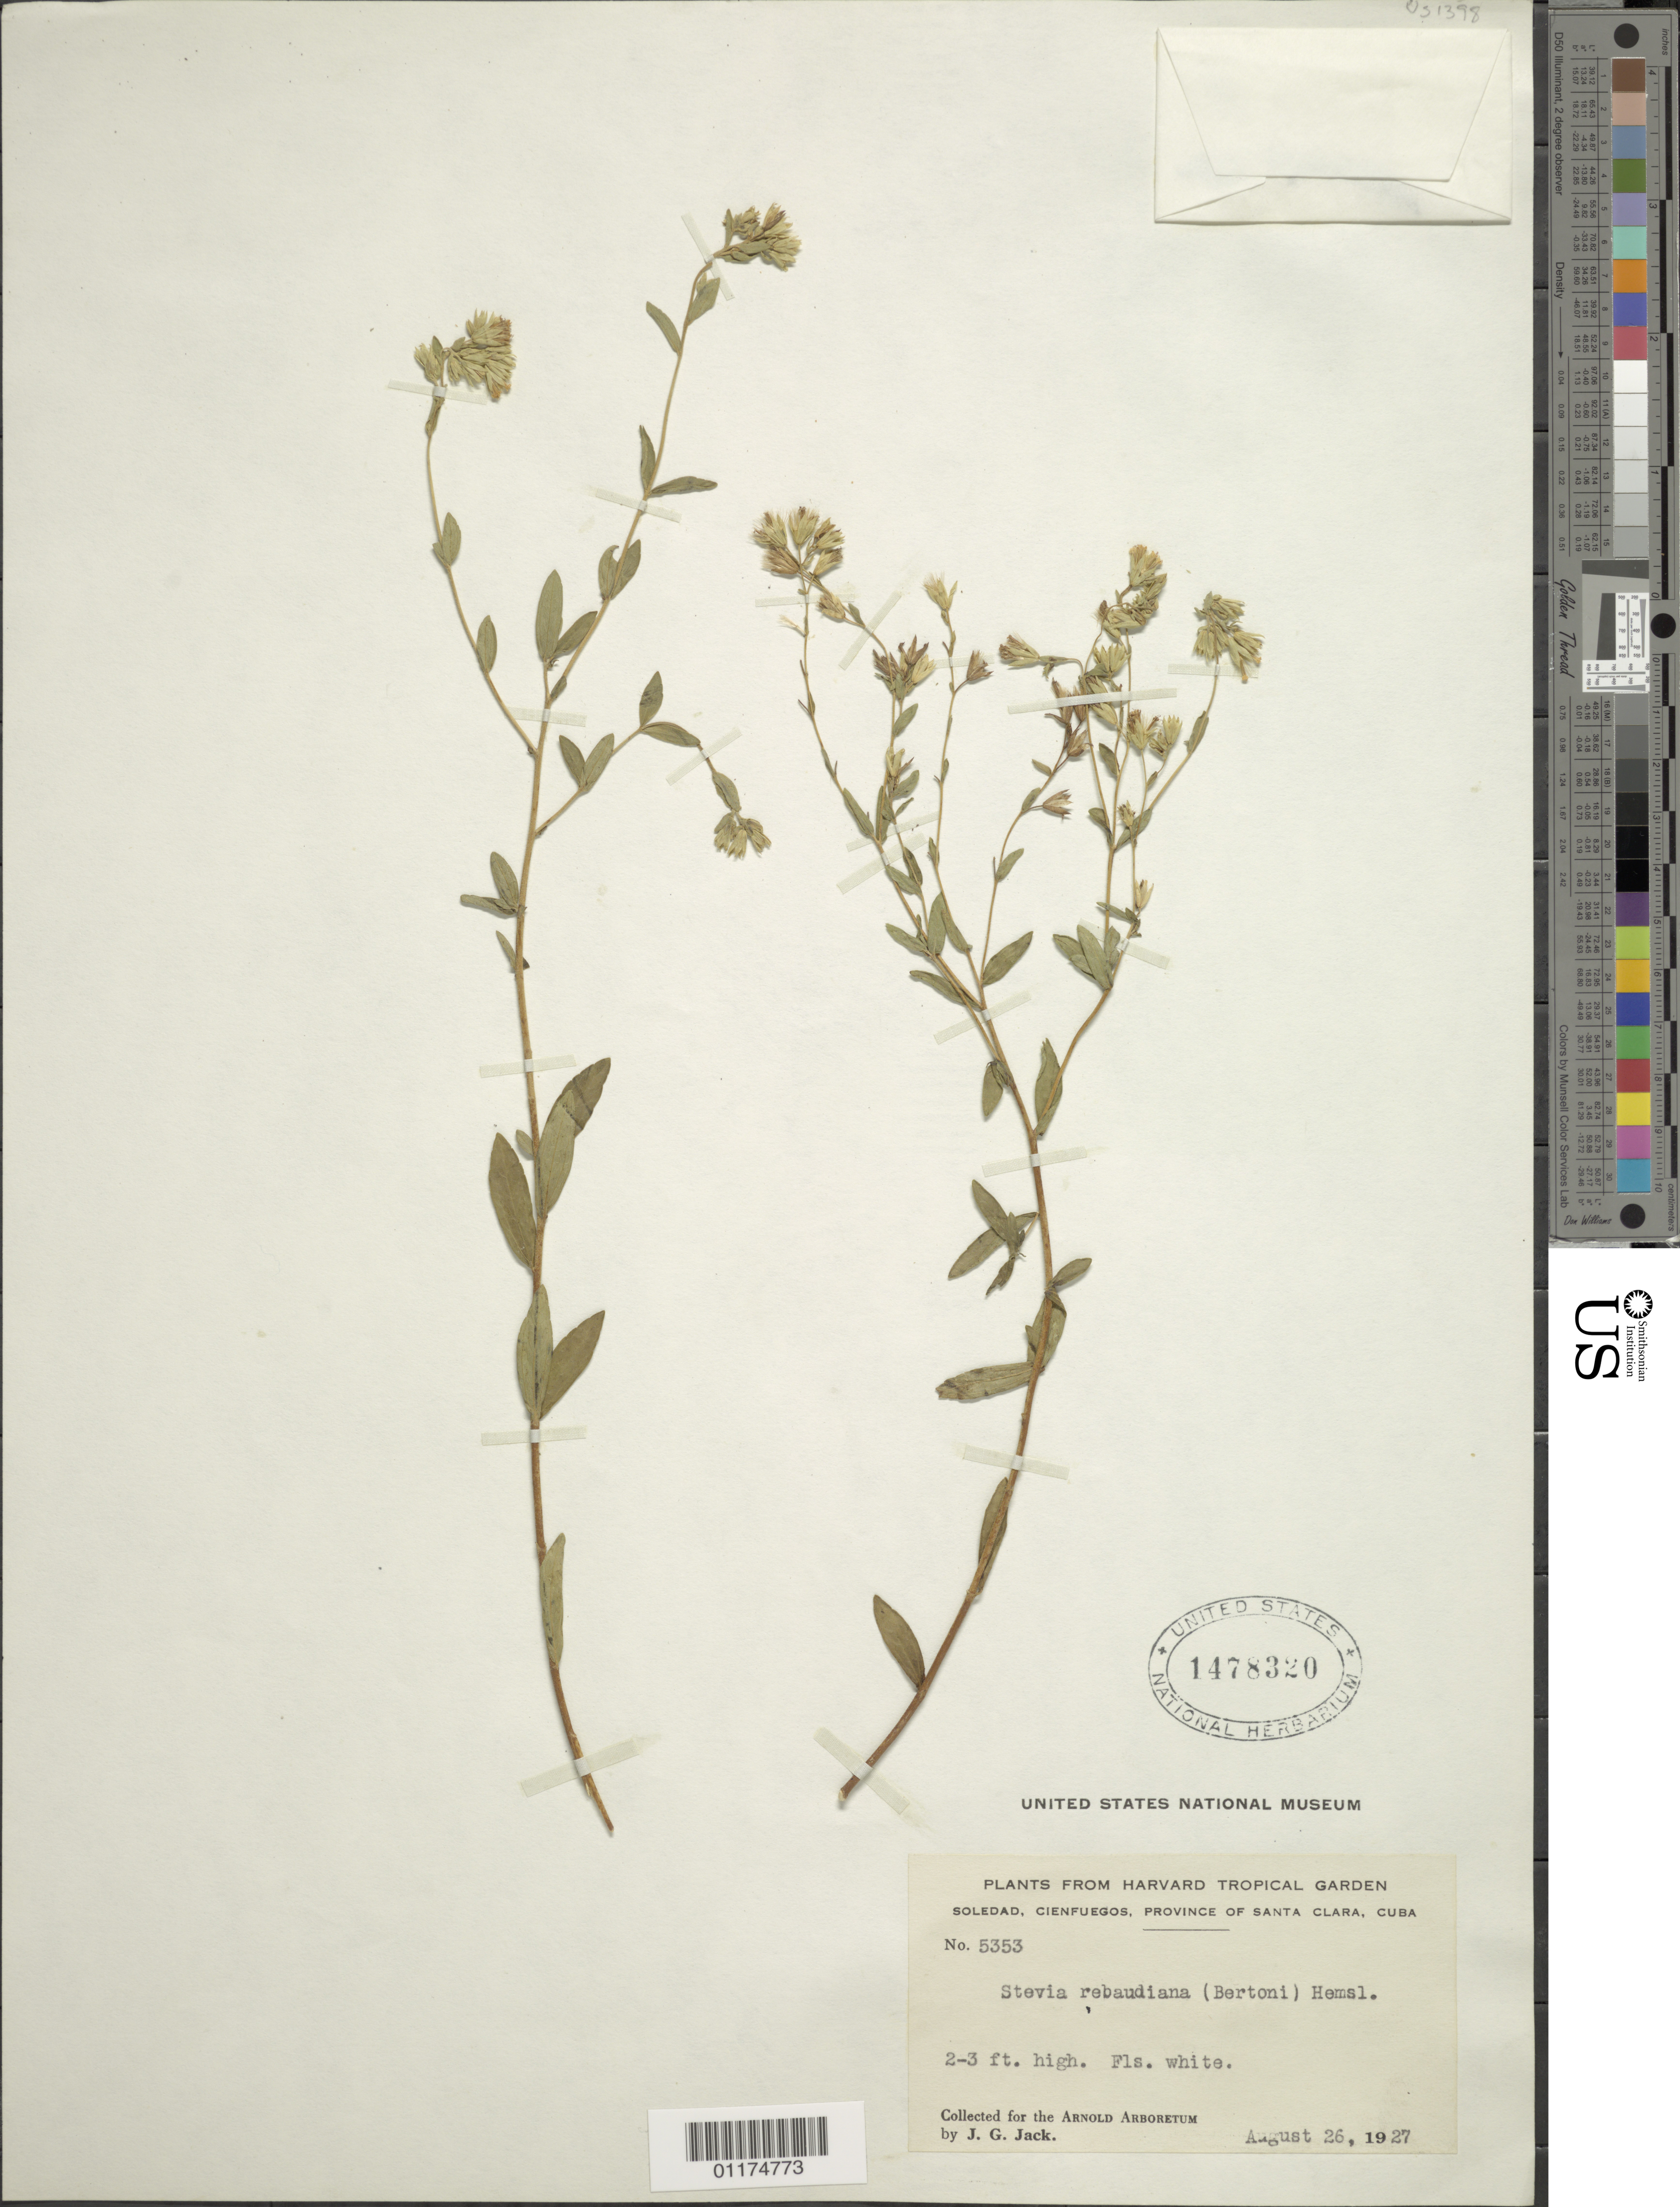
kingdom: Plantae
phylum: Tracheophyta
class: Magnoliopsida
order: Asterales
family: Asteraceae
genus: Stevia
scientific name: Stevia rebaudiana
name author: (Bertoni) Hemsl.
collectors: J. G. Jack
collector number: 5353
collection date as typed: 26 Aug 1927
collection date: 1927-08-26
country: Cuba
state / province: Cienfuegos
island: Cuba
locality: Plants from Harvard Tropical Garden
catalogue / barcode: US 1478320